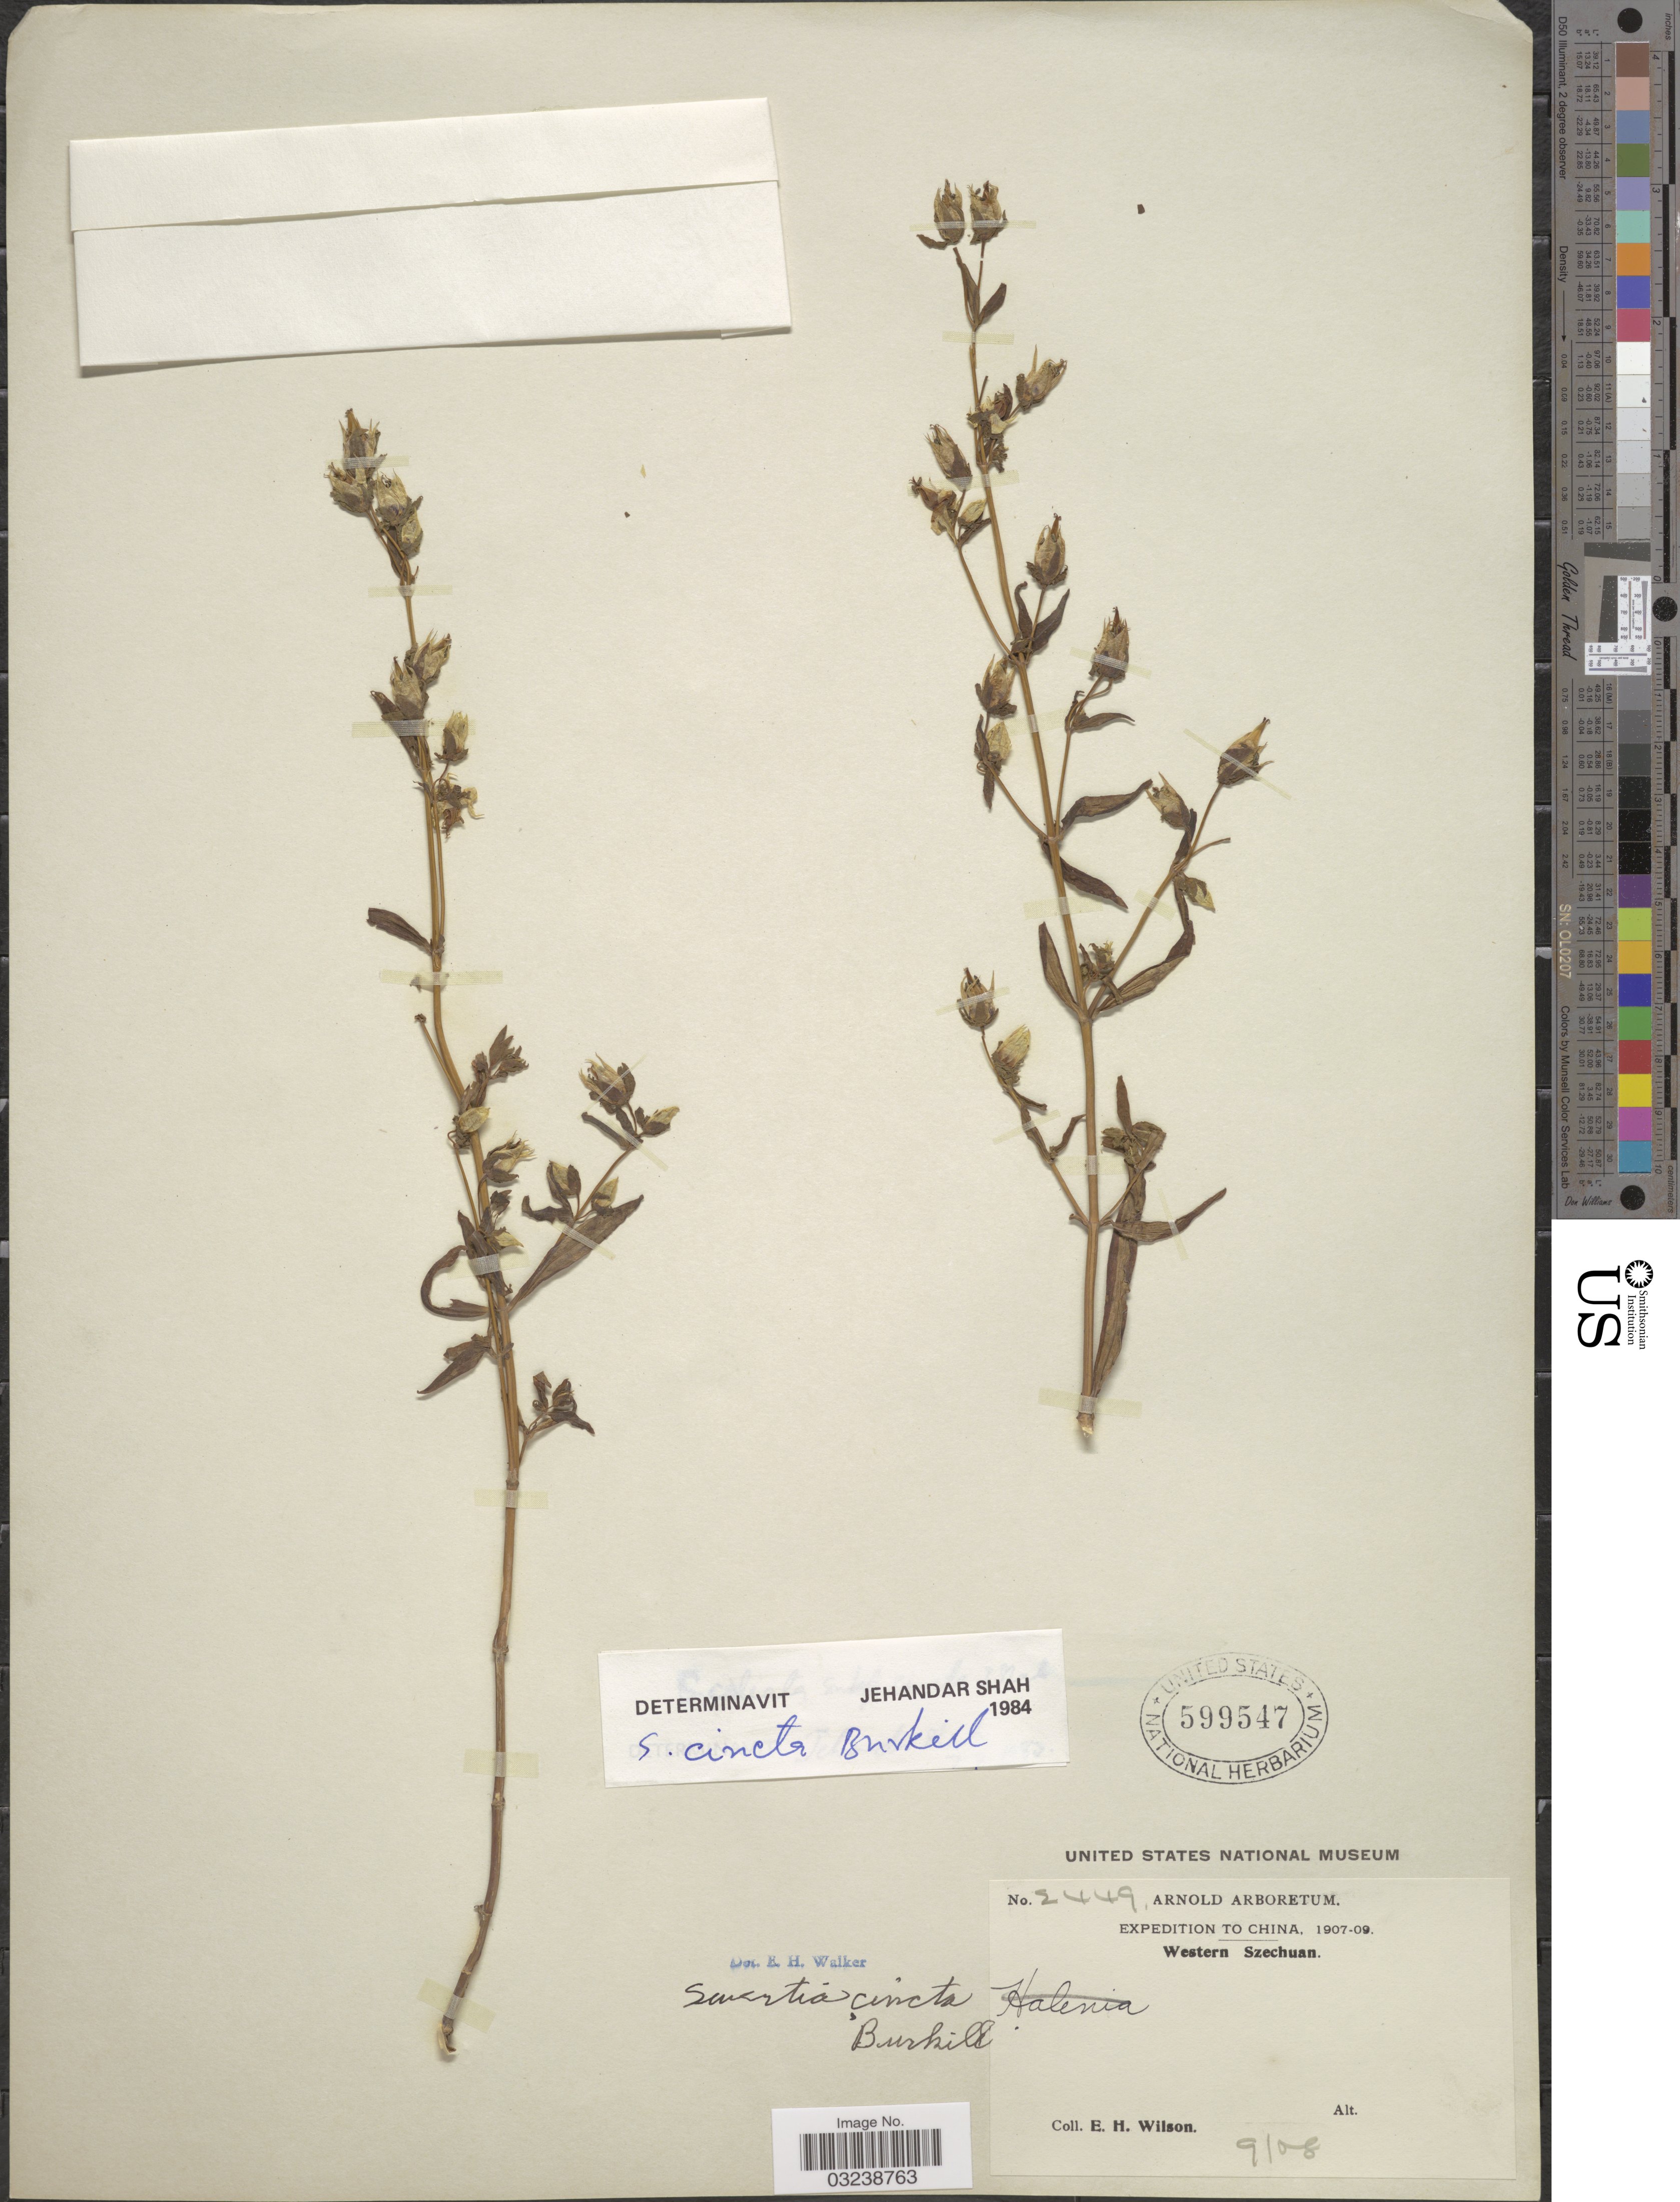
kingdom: Plantae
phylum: Tracheophyta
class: Magnoliopsida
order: Gentianales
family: Gentianaceae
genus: Swertia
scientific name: Swertia cincta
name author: Burkill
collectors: E. Wilson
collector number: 2449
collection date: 1908-09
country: China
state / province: Sichuan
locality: Western Szechuan.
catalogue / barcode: US 599547